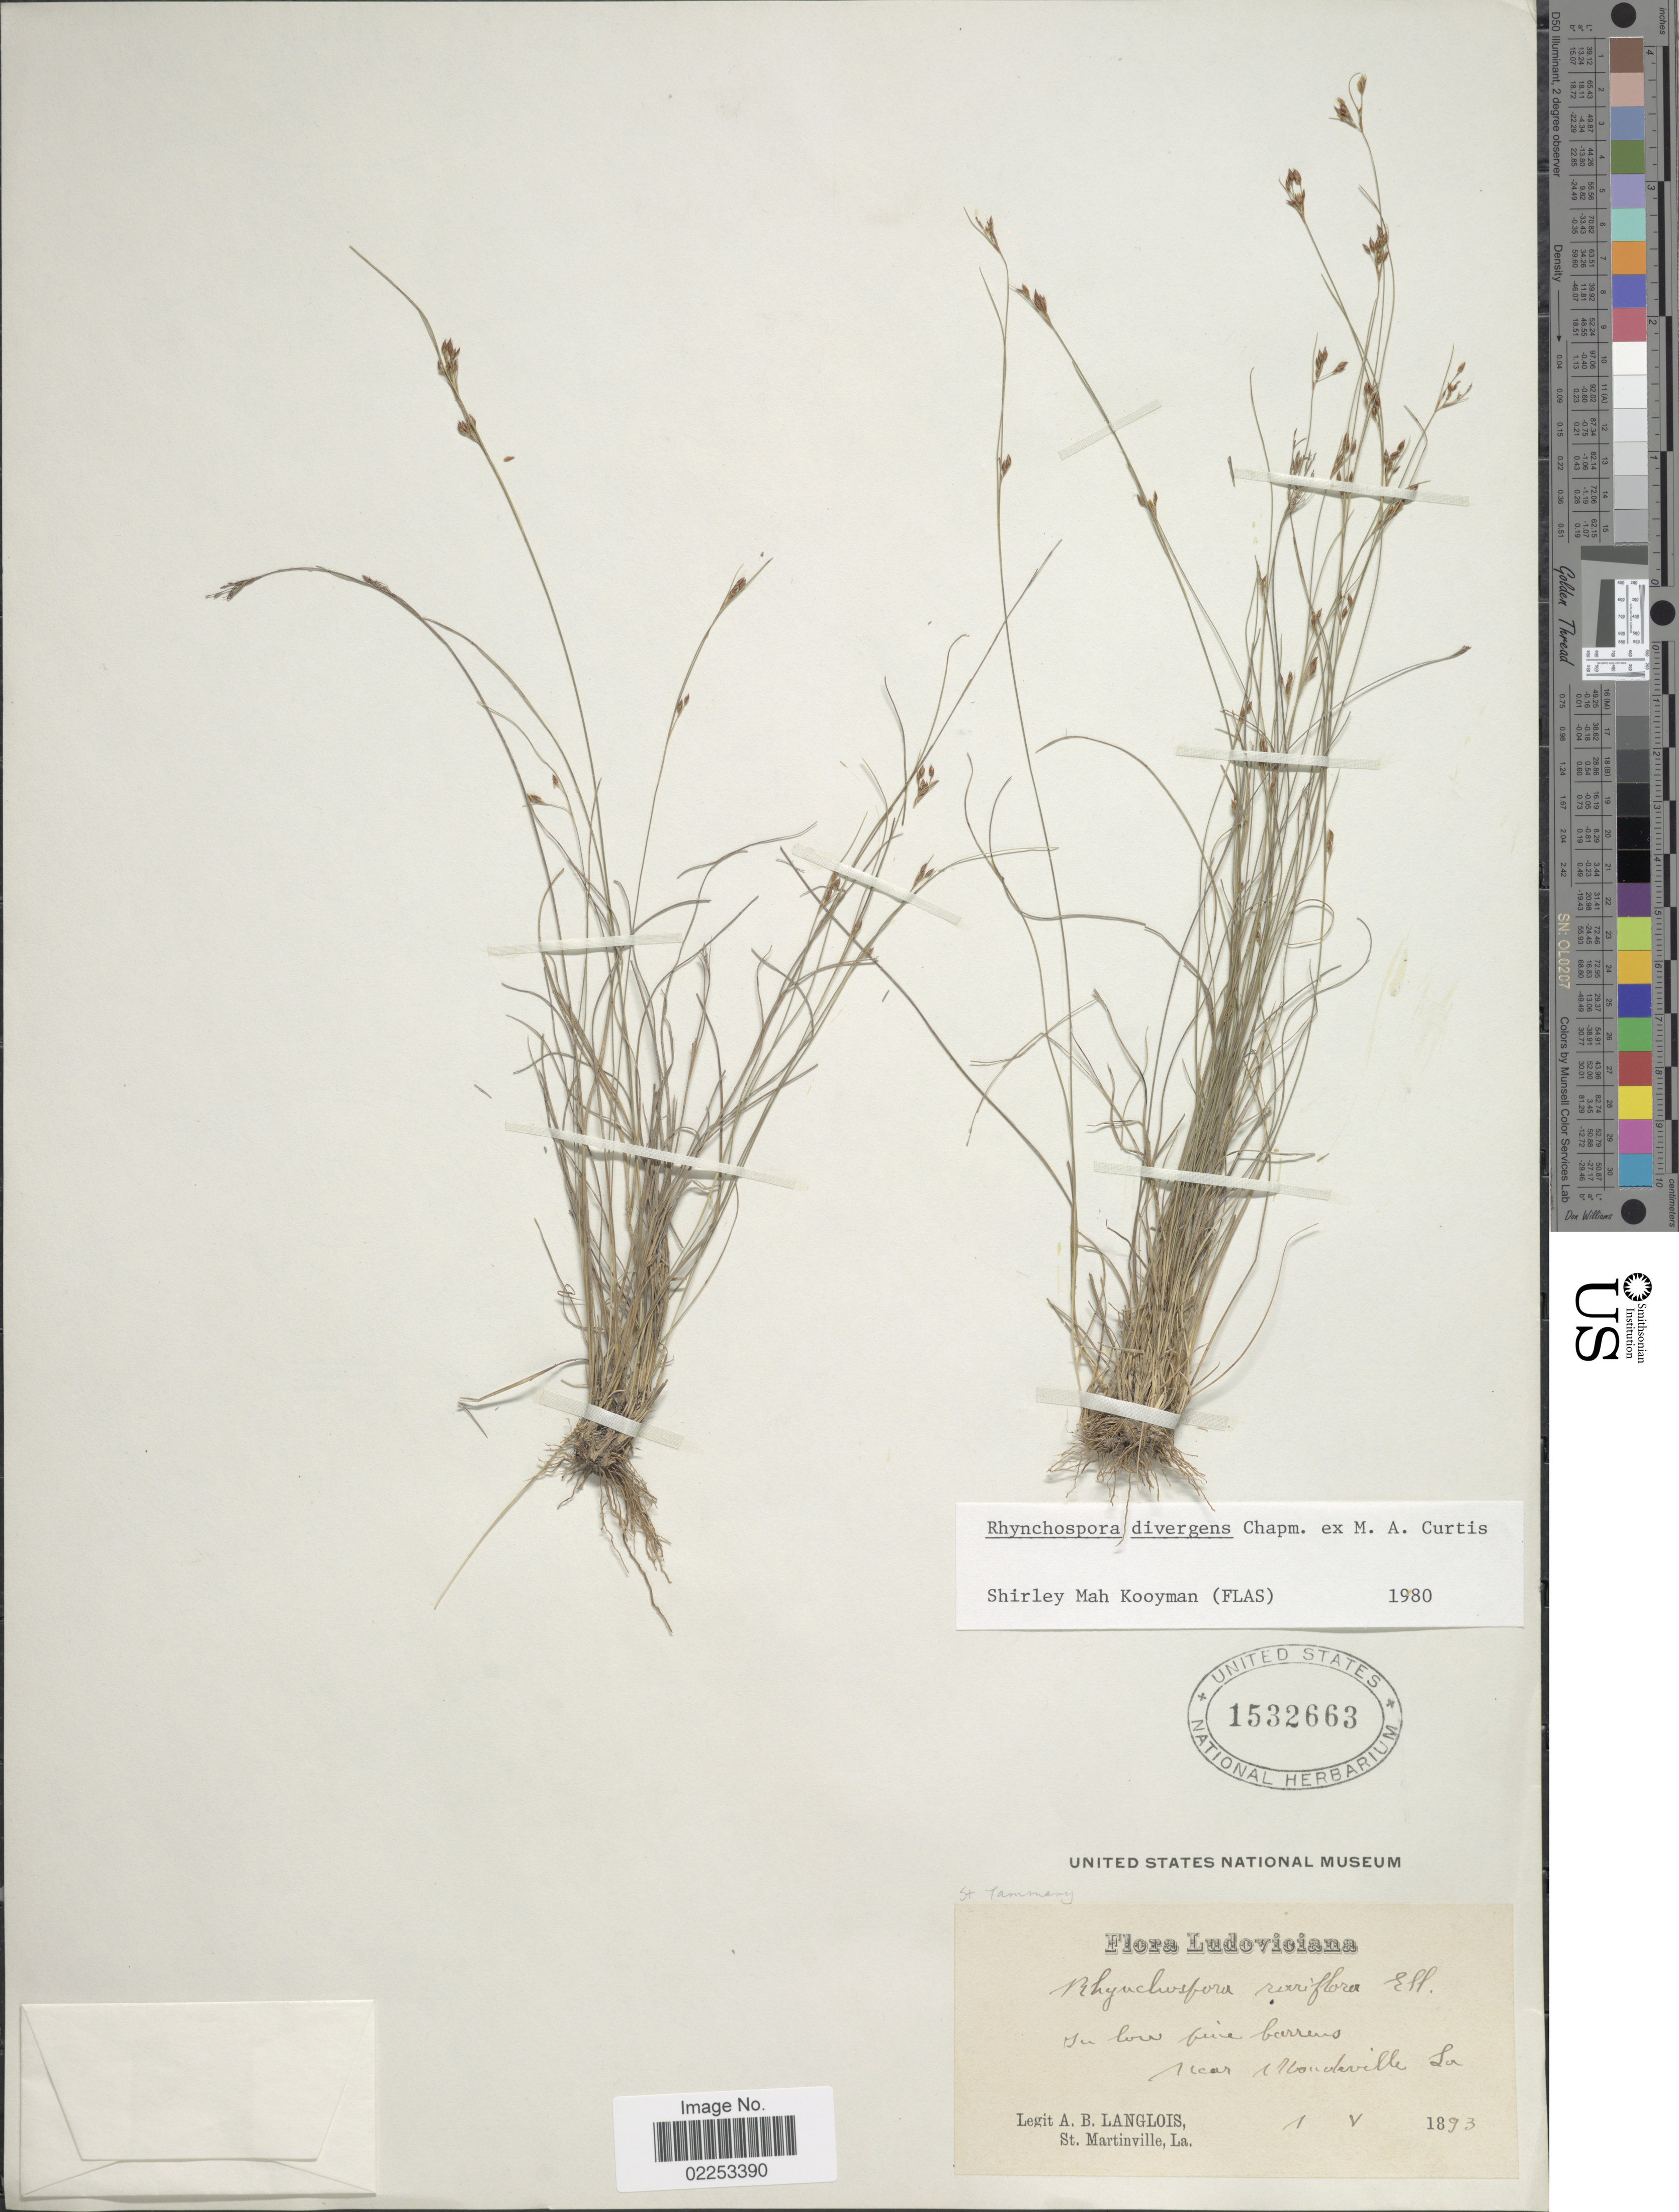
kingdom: Plantae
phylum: Tracheophyta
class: Liliopsida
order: Poales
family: Cyperaceae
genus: Rhynchospora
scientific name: Rhynchospora divergens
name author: Chapm. ex M.A. Curtis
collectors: A. Langlois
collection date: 1893-05-01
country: United States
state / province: Louisiana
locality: In low pine barrens, Near Mandeville, St. Tammany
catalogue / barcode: US 1532663